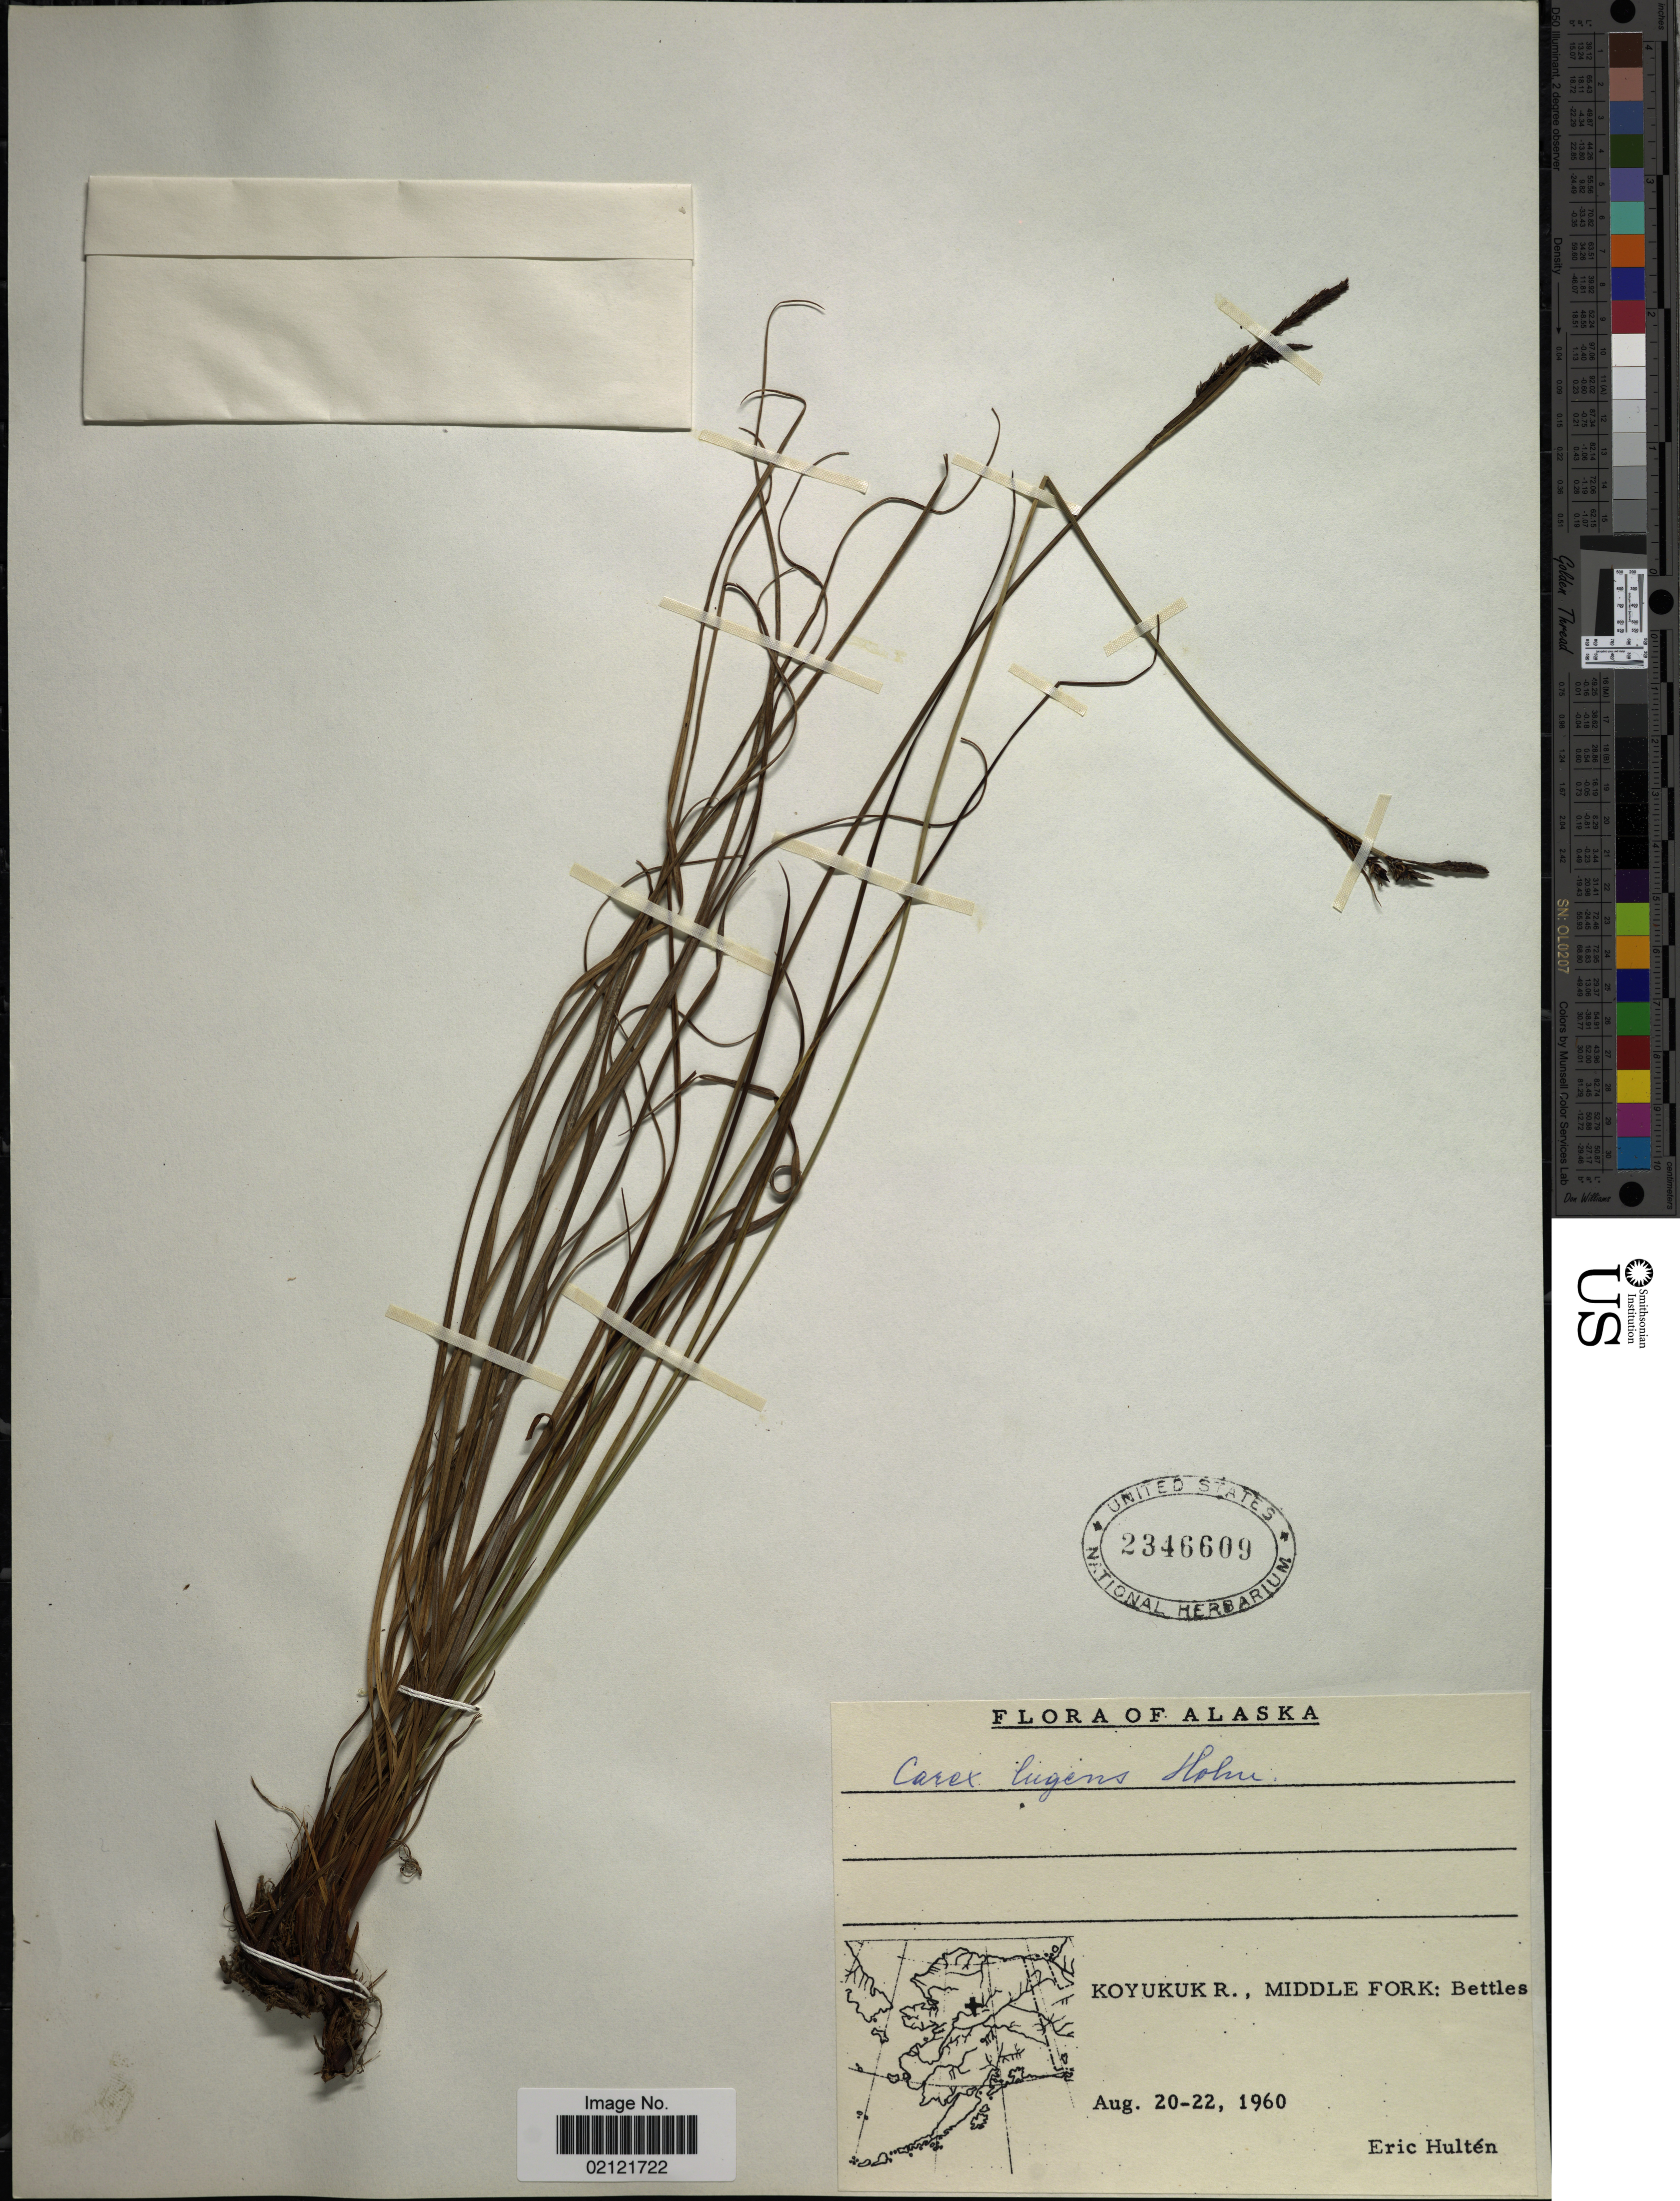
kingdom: Plantae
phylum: Tracheophyta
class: Liliopsida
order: Poales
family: Cyperaceae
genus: Carex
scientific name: Carex bigelowii subsp. lugens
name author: (Holm) T.V. Egorova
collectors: E. G. Hultén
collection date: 1960-08-20/1960-08-22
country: United States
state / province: Alaska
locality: Koyukuk R., Middle Fork: Bettles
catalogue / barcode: US 2346609